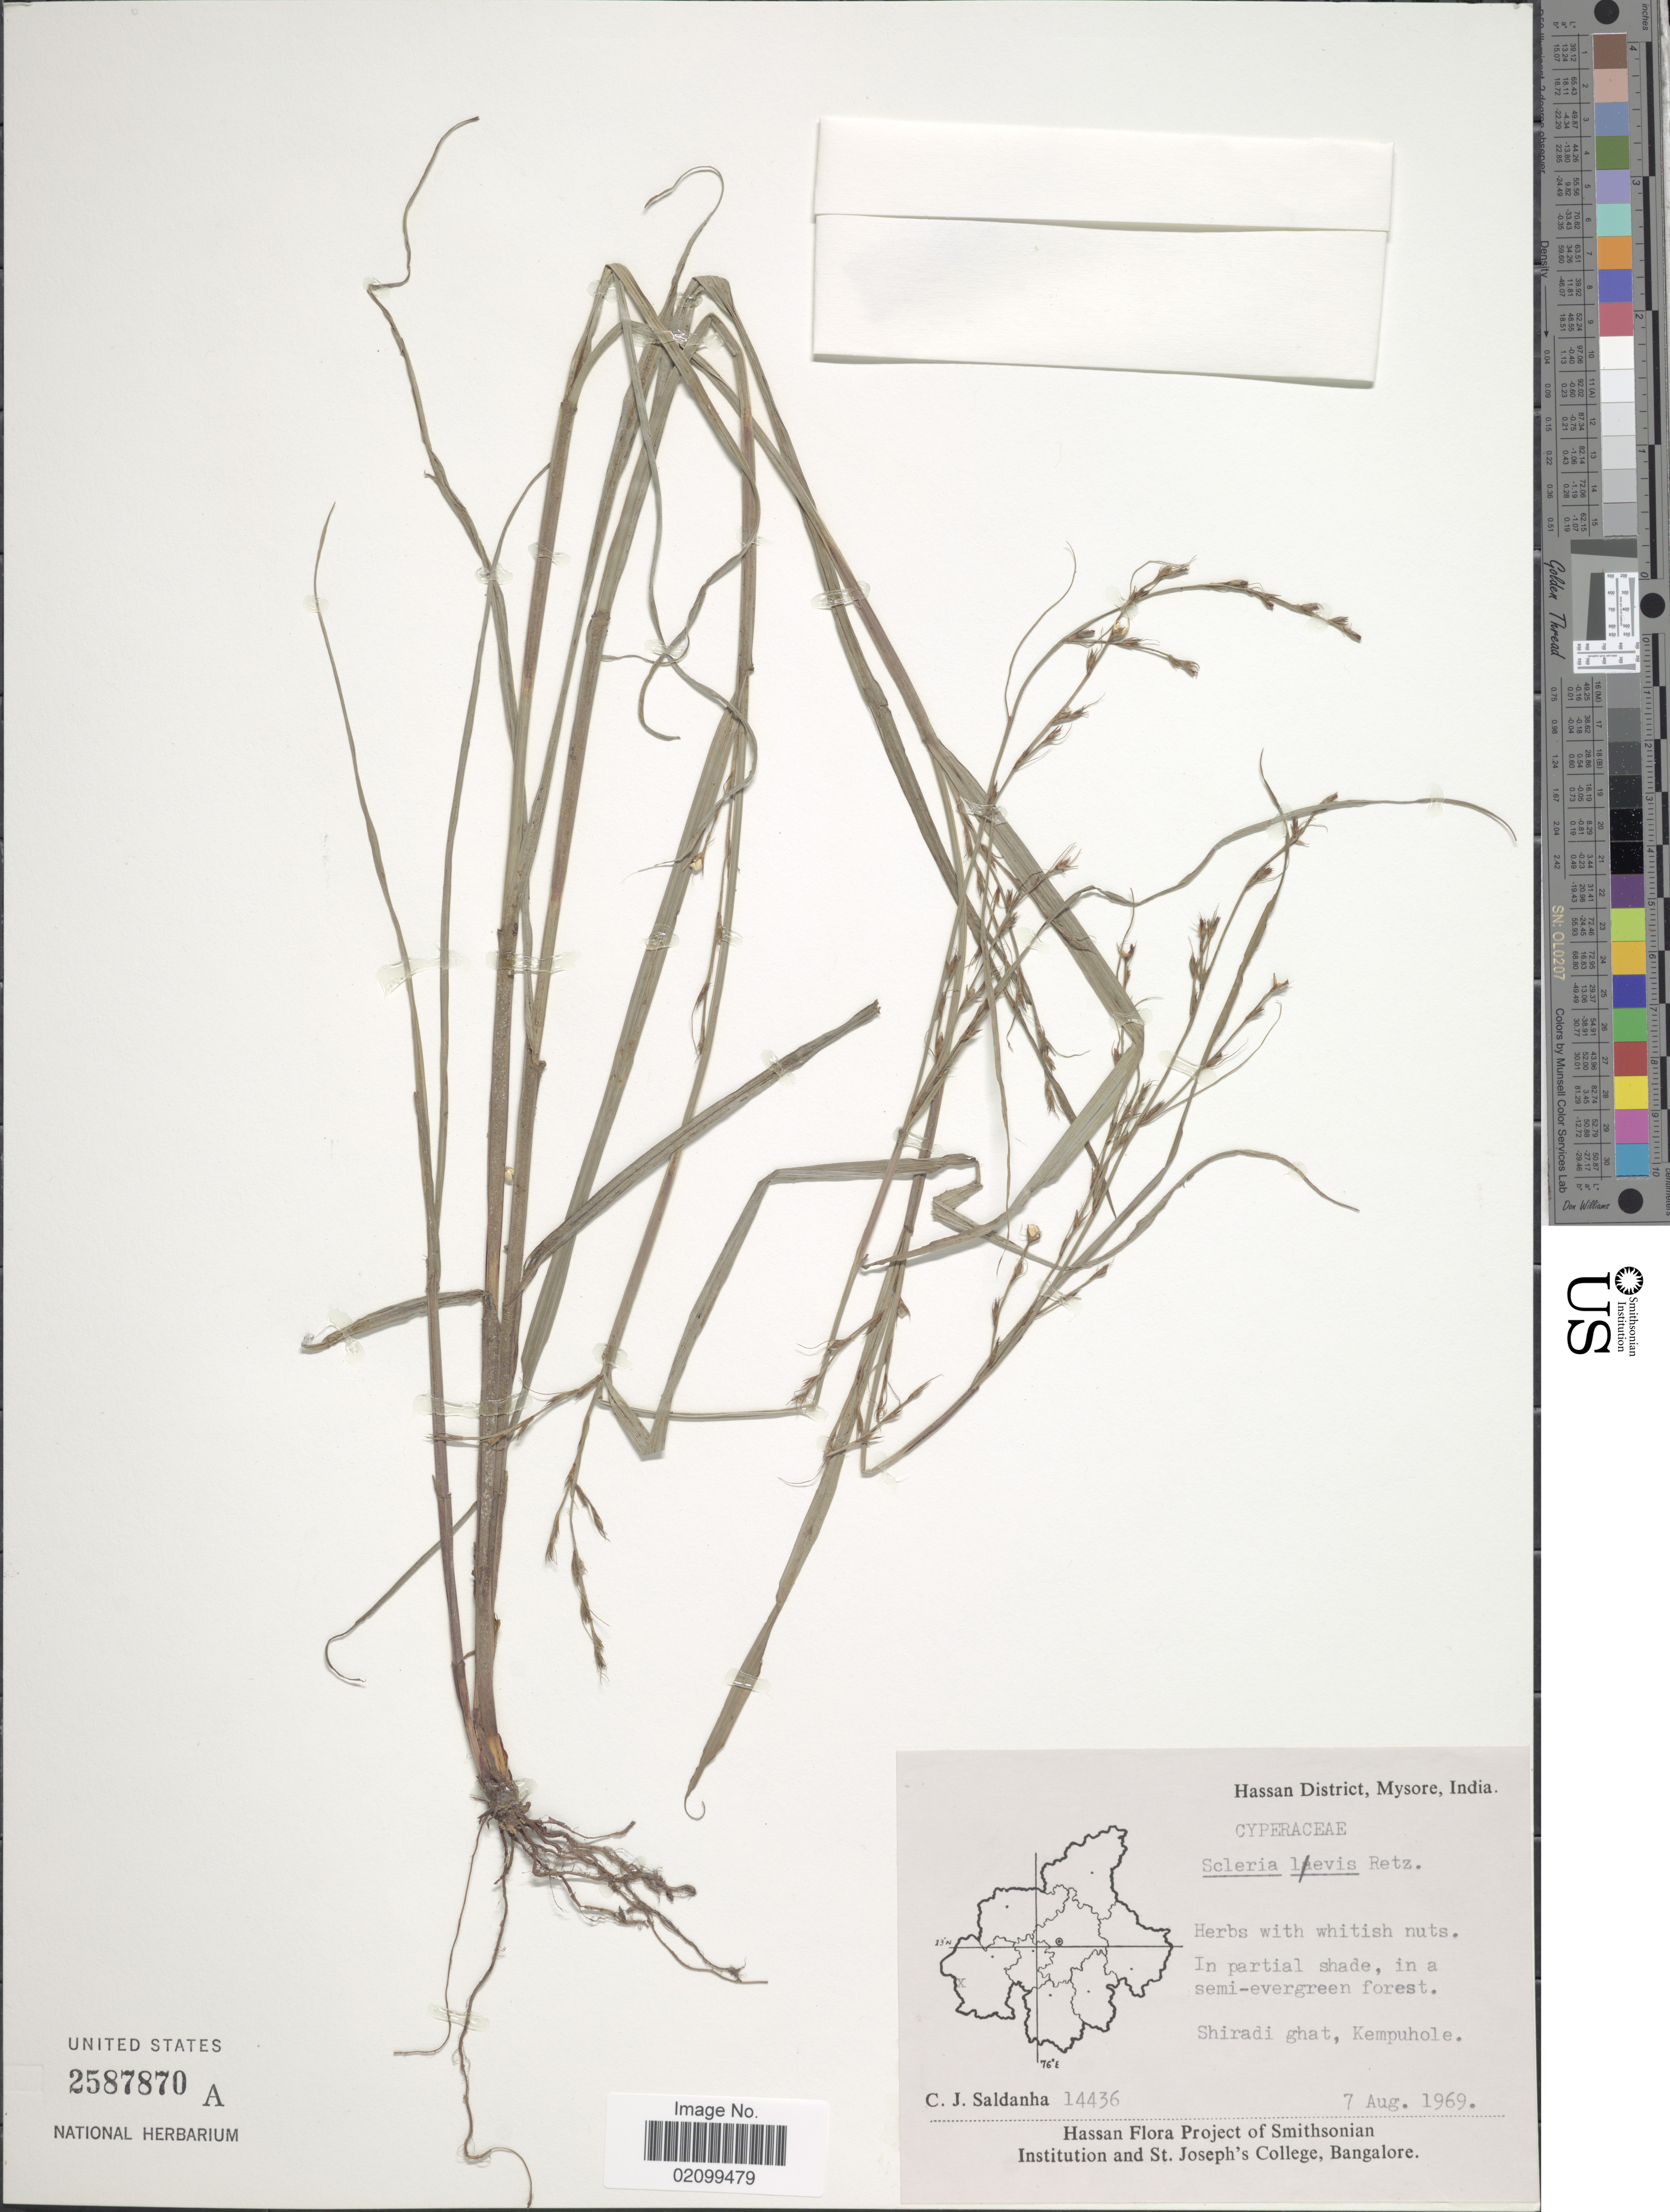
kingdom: Plantae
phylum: Tracheophyta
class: Liliopsida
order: Poales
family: Cyperaceae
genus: Scleria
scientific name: Scleria levis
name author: Retz.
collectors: C. J. Saldanha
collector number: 14436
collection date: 1969-08-07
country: India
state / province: Karnataka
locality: Hassan District, Mysore. Shiradi ghat, Kempuhole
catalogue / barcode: US 2587870A